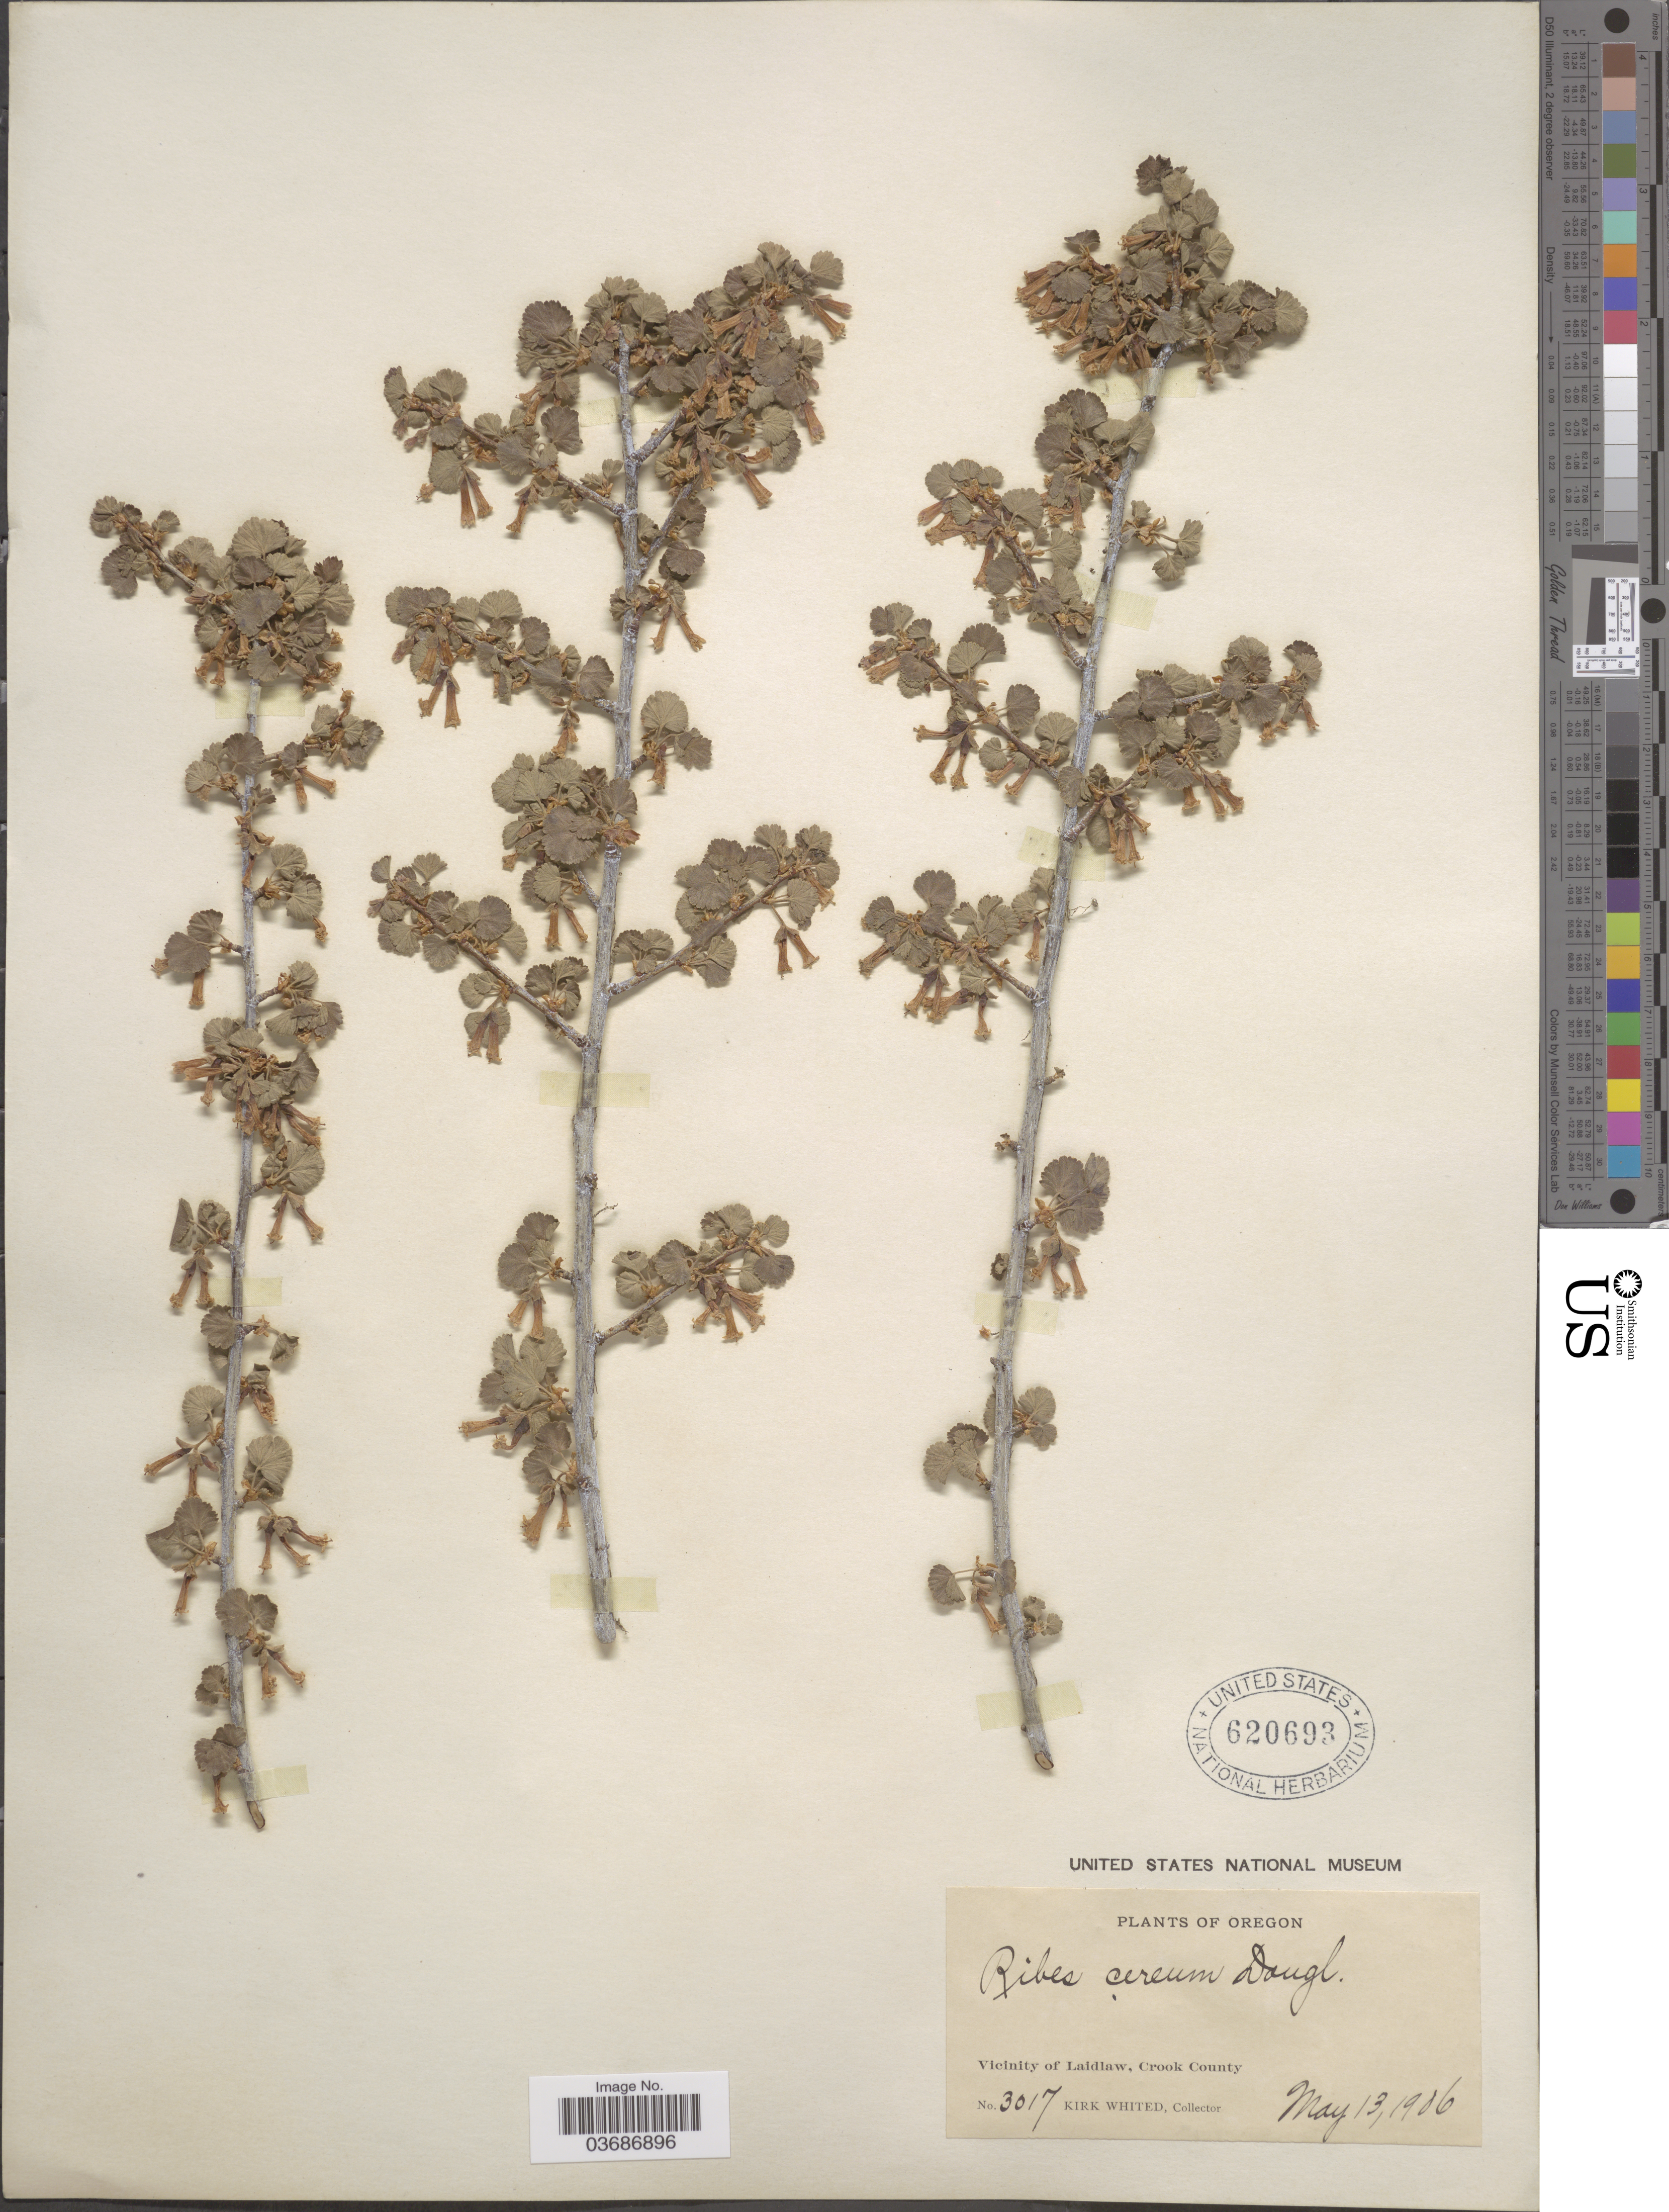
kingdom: Plantae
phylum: Tracheophyta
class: Magnoliopsida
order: Saxifragales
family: Grossulariaceae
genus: Ribes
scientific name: Ribes cereum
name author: Douglas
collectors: K. Whited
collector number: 3017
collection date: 1906-05-13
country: United States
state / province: Oregon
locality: Vicinity of Laidlaw, Crook County.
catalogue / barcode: US 620693